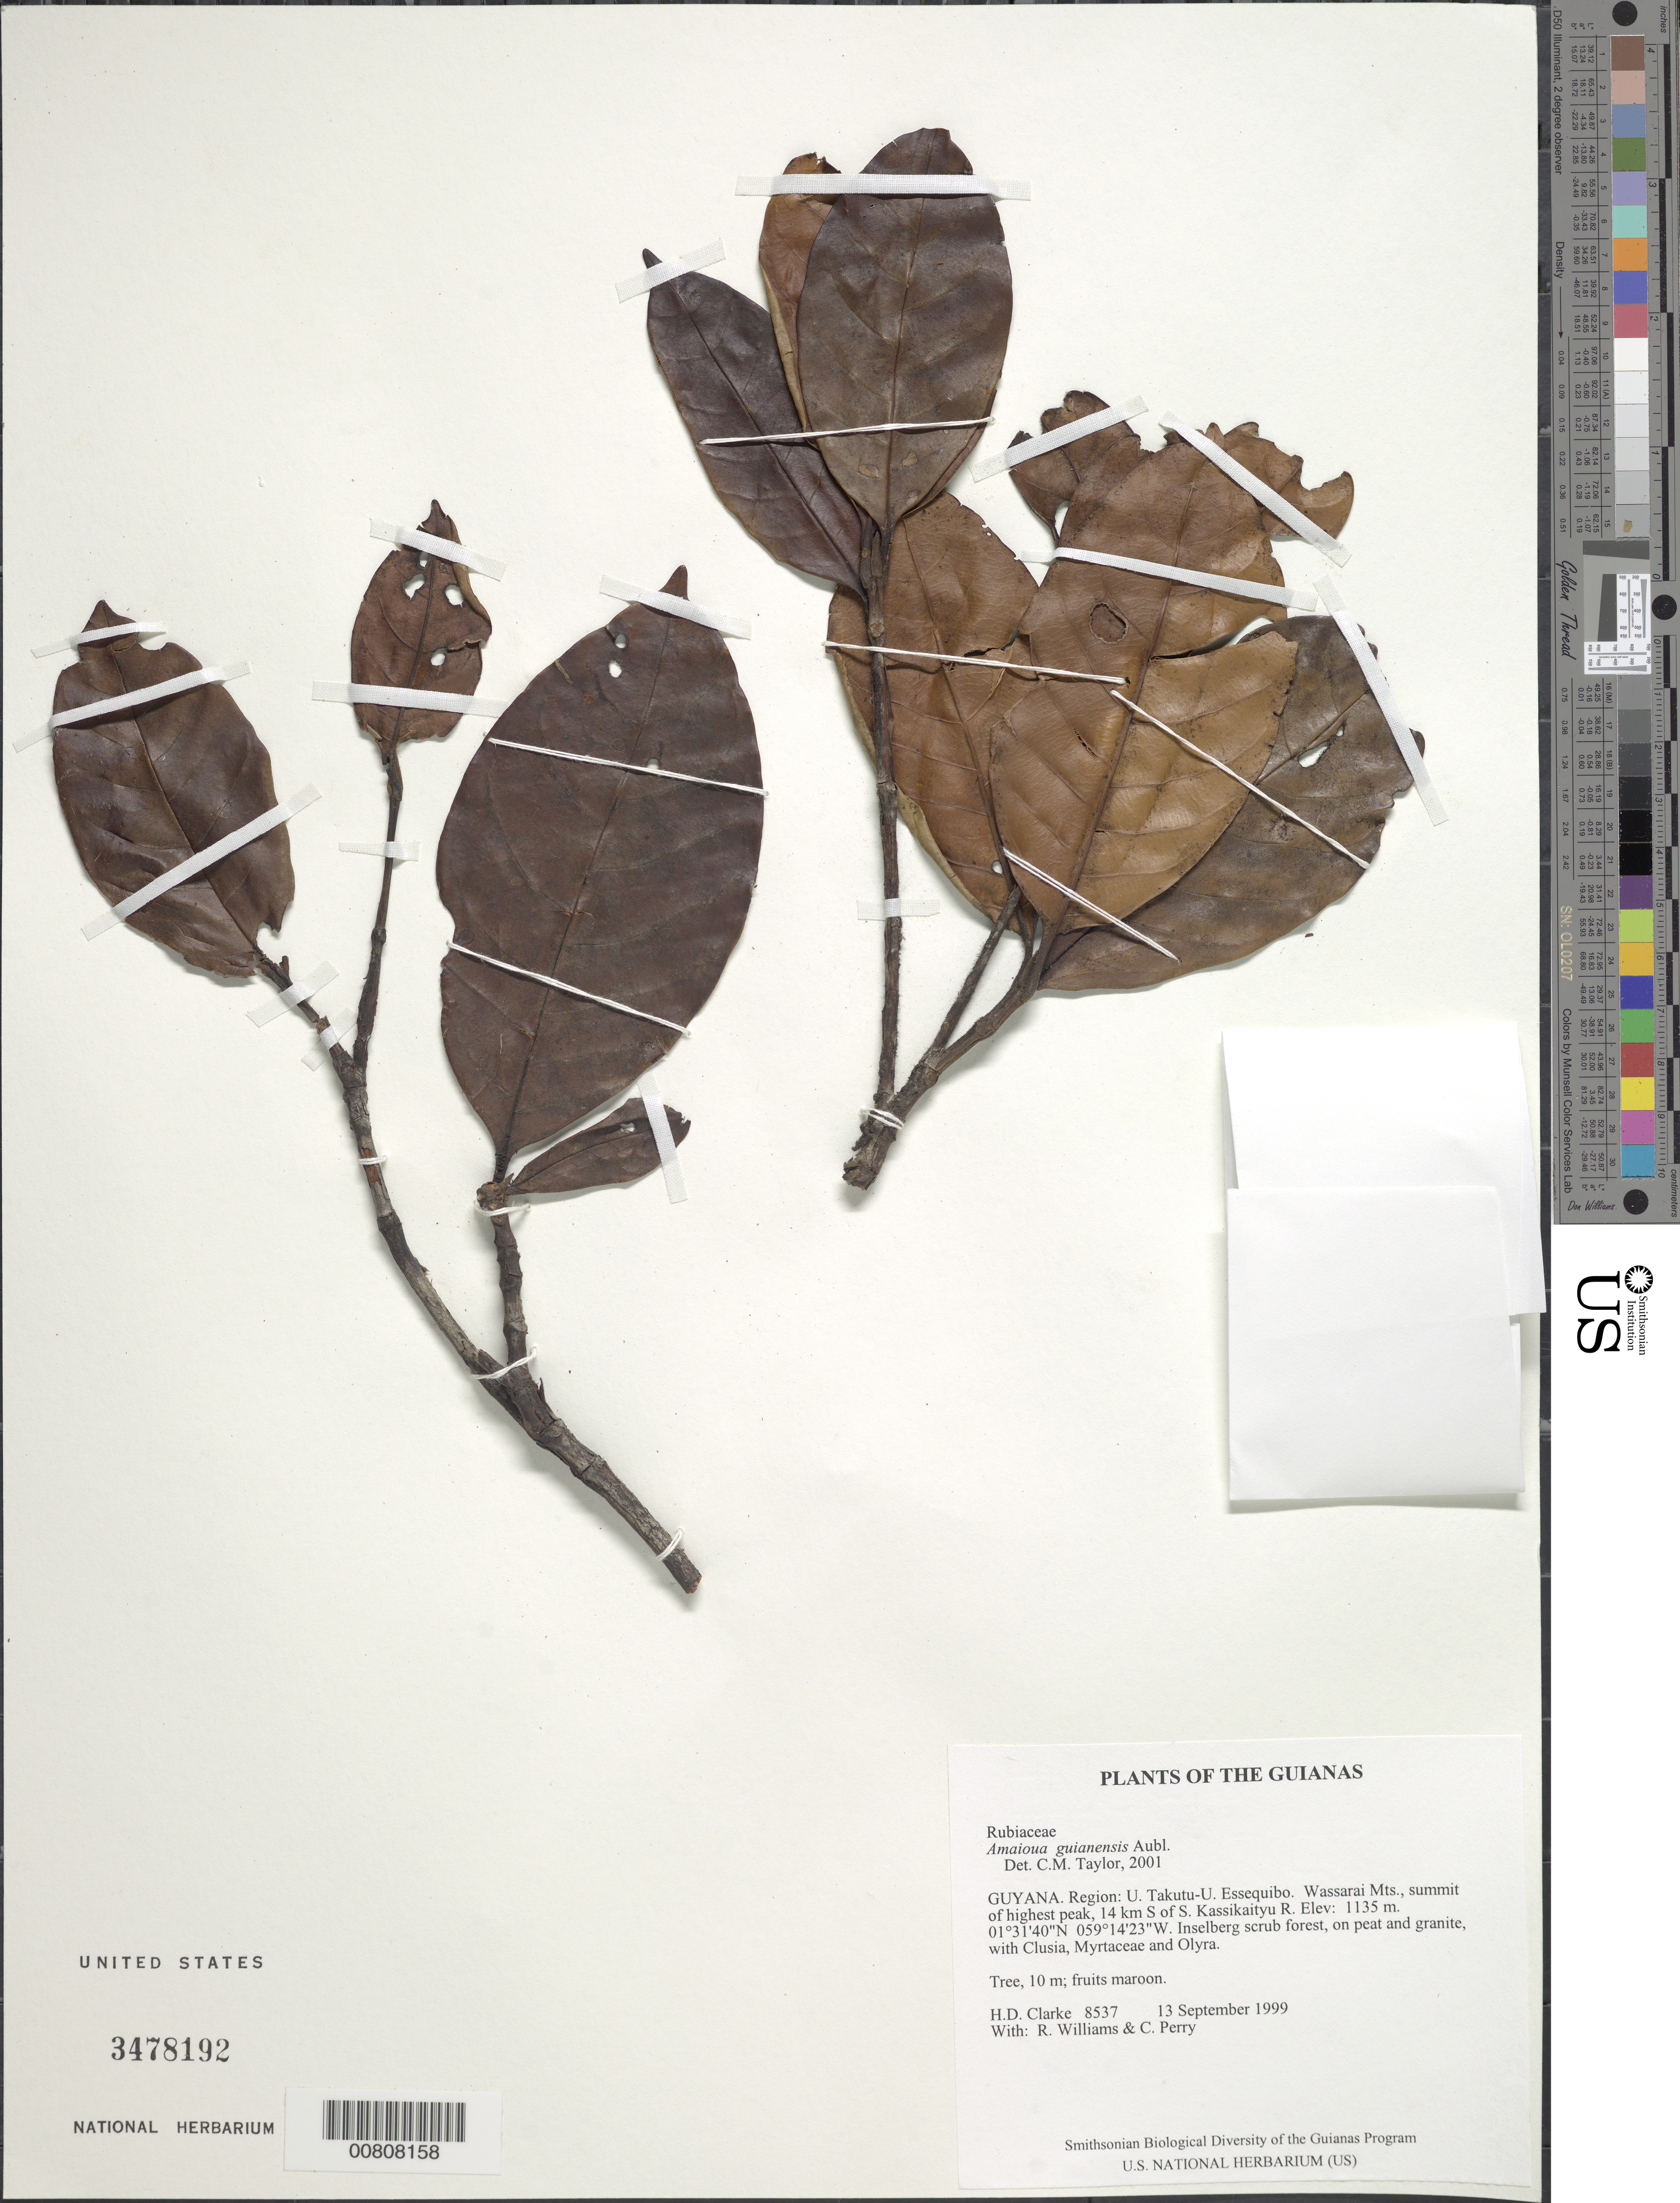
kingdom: Plantae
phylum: Tracheophyta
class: Magnoliopsida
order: Gentianales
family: Rubiaceae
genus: Amaioua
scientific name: Amaioua guianensis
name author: Aubl.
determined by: Taylor, Charlotte M.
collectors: H. D. Clarke, R. Williams & C. Perry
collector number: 8537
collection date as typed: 13 September 1999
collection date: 1999-09-13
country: Guyana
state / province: U. Takutu-U. Essequibo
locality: Wassarai Mts., summit of highest peak, 14 km S of S. Kassikaityu R.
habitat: Inselberg scrub forest, on peat and granite, with Clusia, Myrtaceae and Olyra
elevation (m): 1135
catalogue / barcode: US 3478192